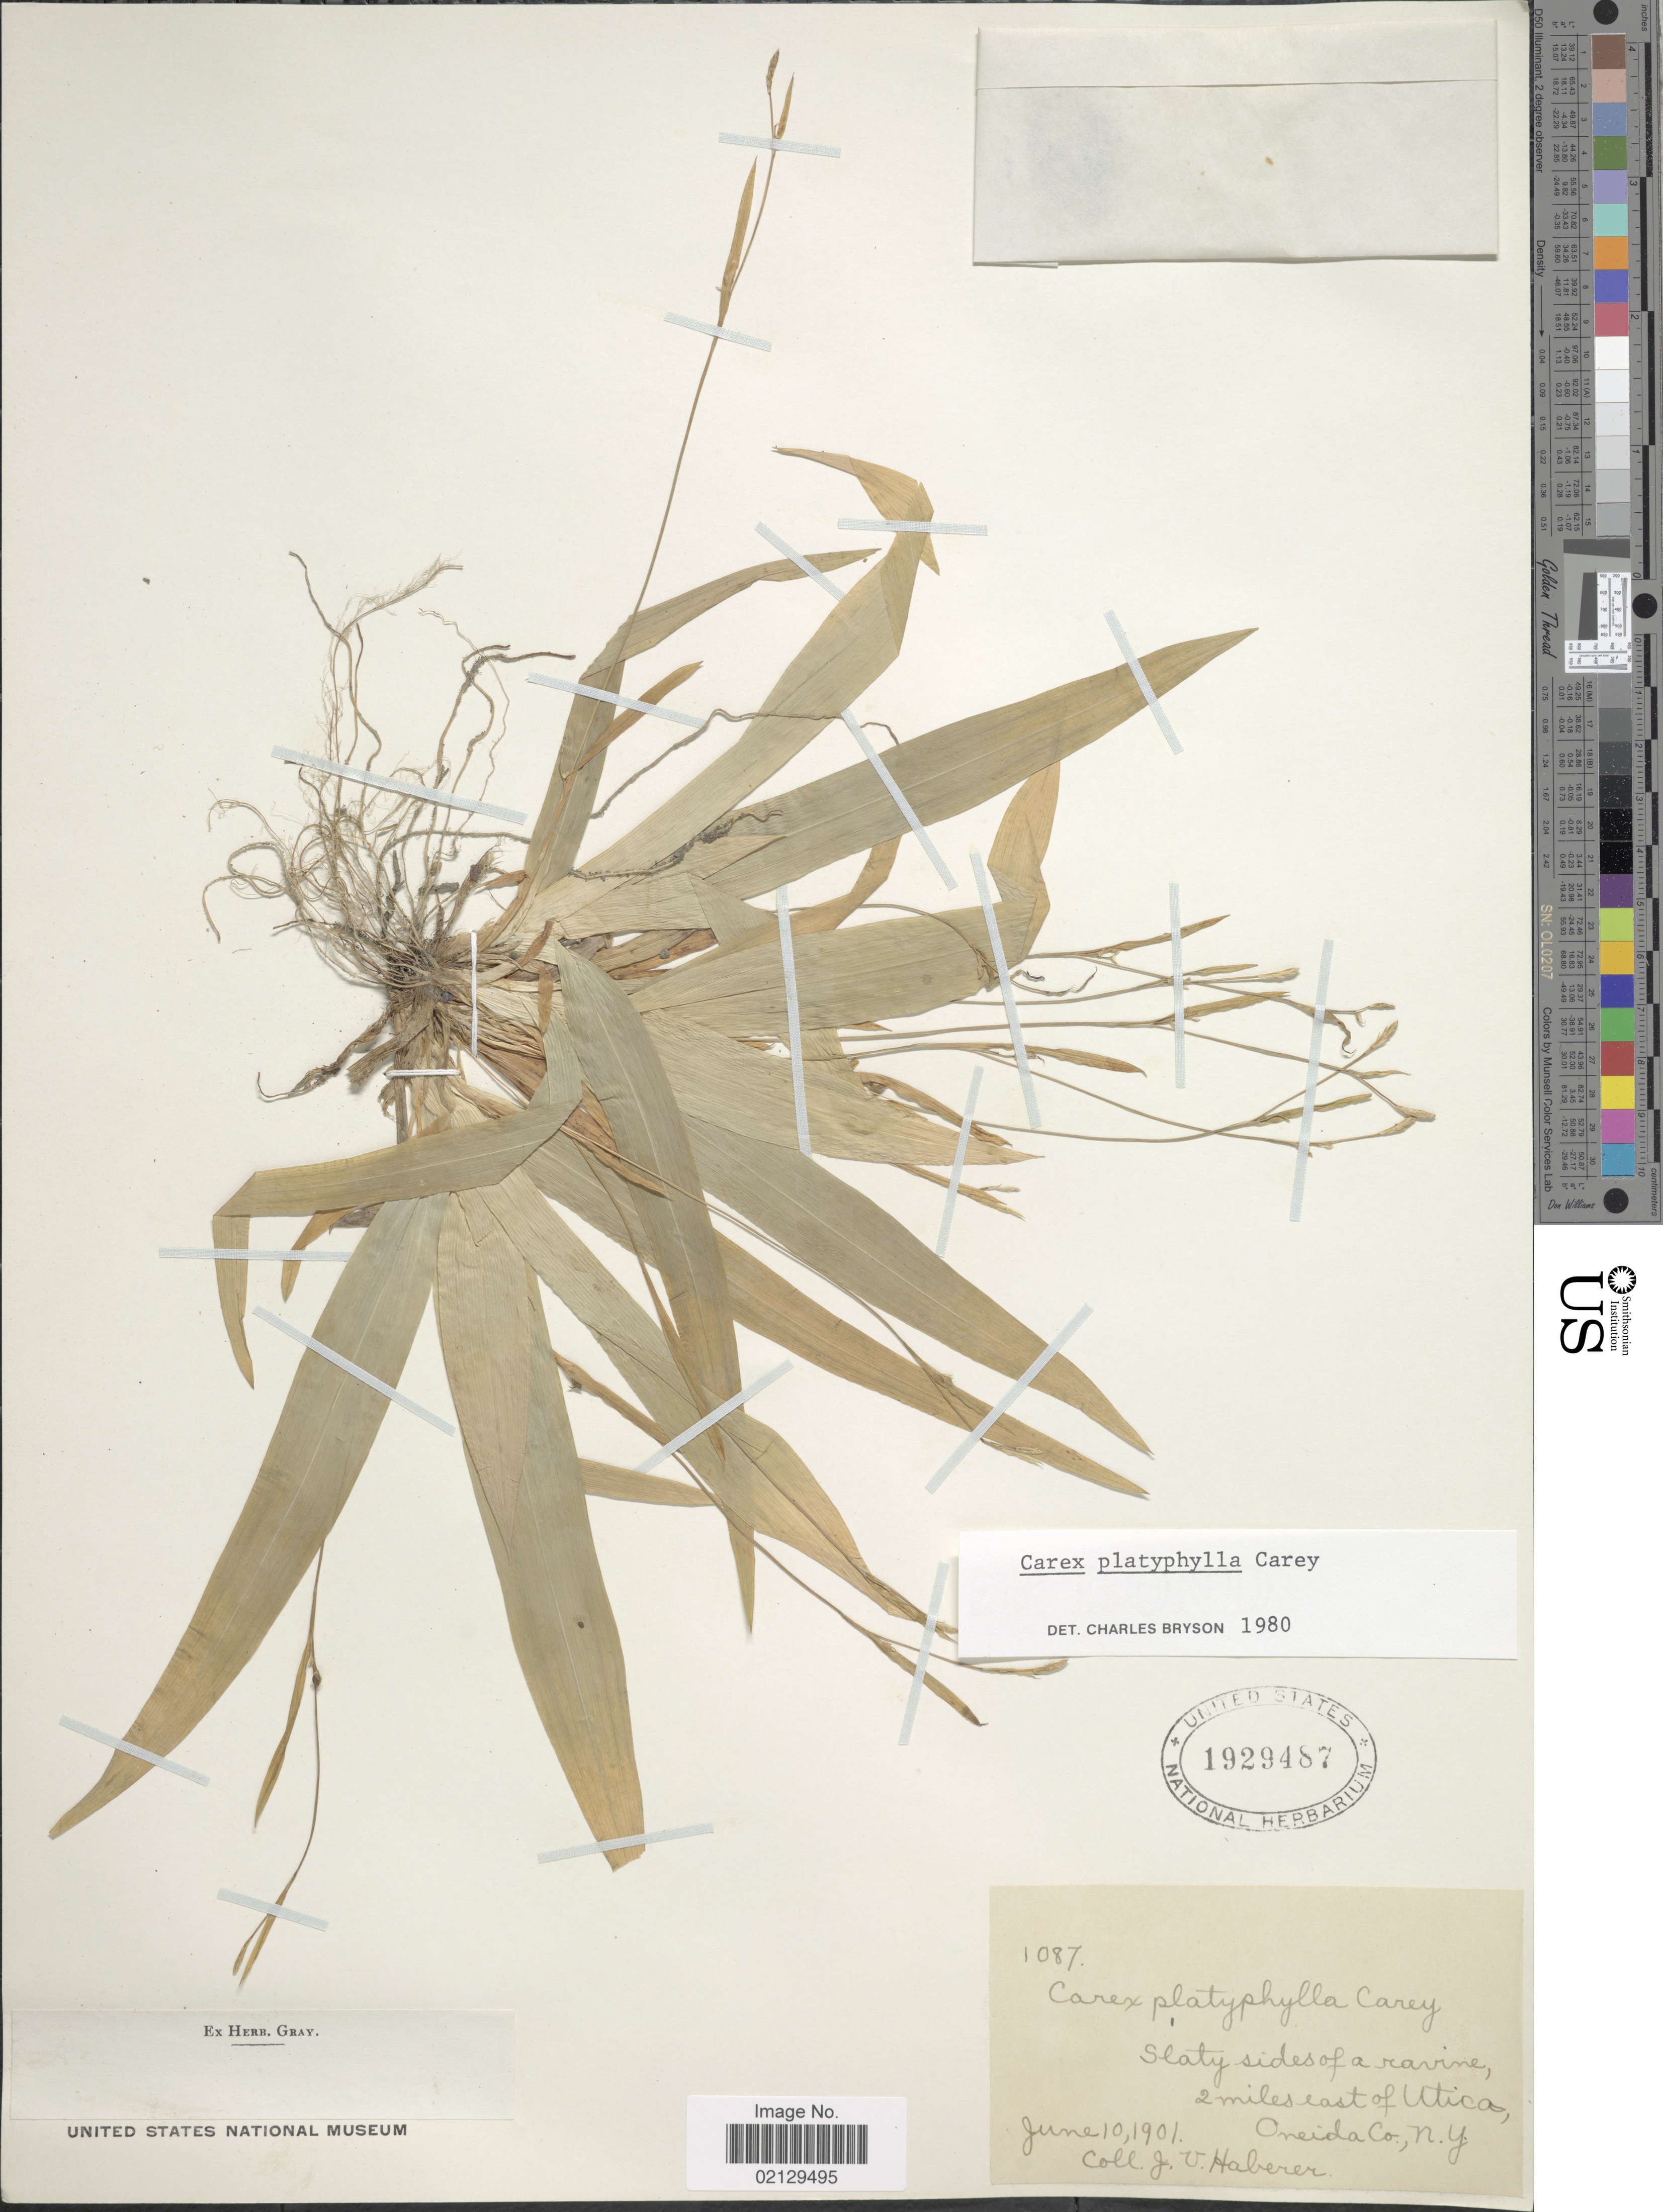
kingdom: Plantae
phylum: Tracheophyta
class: Liliopsida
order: Poales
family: Cyperaceae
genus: Carex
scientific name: Carex platyphylla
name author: J. Carey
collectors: J. V. Haberer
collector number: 1087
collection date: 1901-06-10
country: United States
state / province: New York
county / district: Oneida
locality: Slaty sides of a ravine, 2 miles east of Utica, Oneida Co.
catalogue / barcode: US 1929487